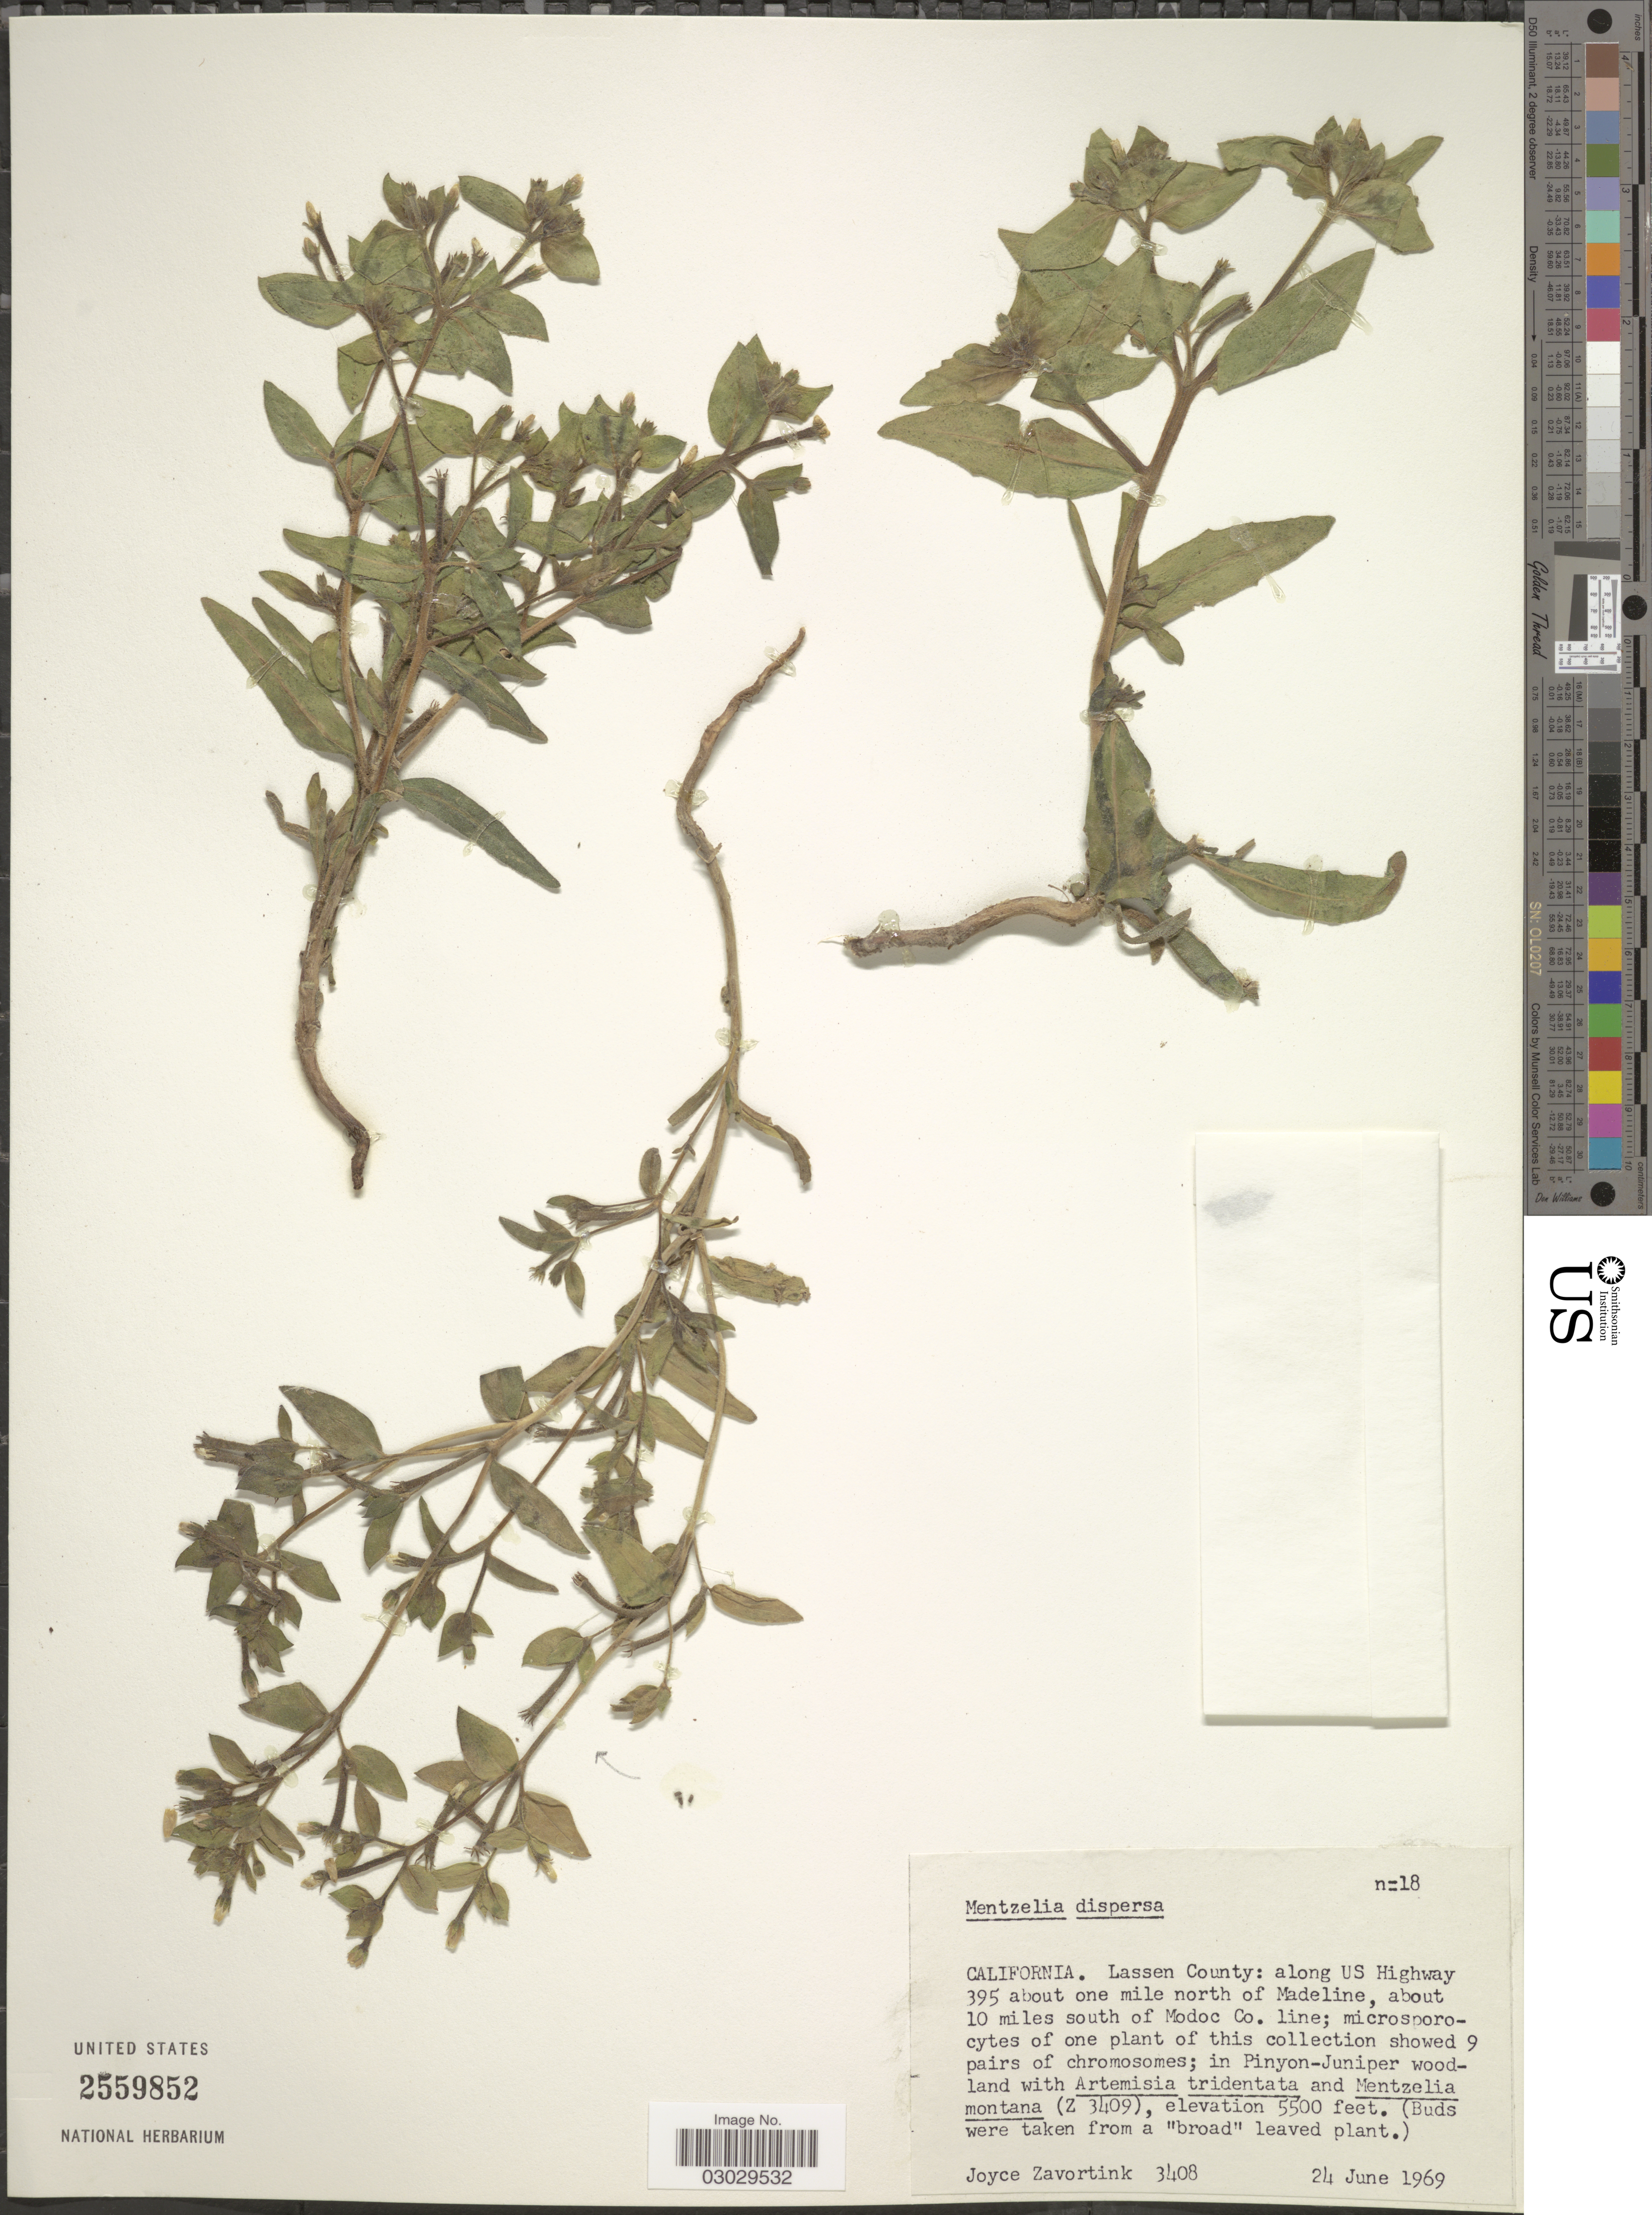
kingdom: Plantae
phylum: Tracheophyta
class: Magnoliopsida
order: Cornales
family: Loasaceae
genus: Mentzelia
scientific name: Mentzelia dispersa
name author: S. Watson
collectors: J. Zavortink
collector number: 3408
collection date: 1969-06-24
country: United States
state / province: California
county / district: Lassen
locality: Lassen County: along US Highway 395 about one mile north of Madeline, about 10 miles south of Modoc Co. line.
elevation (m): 1676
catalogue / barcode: US 2559852